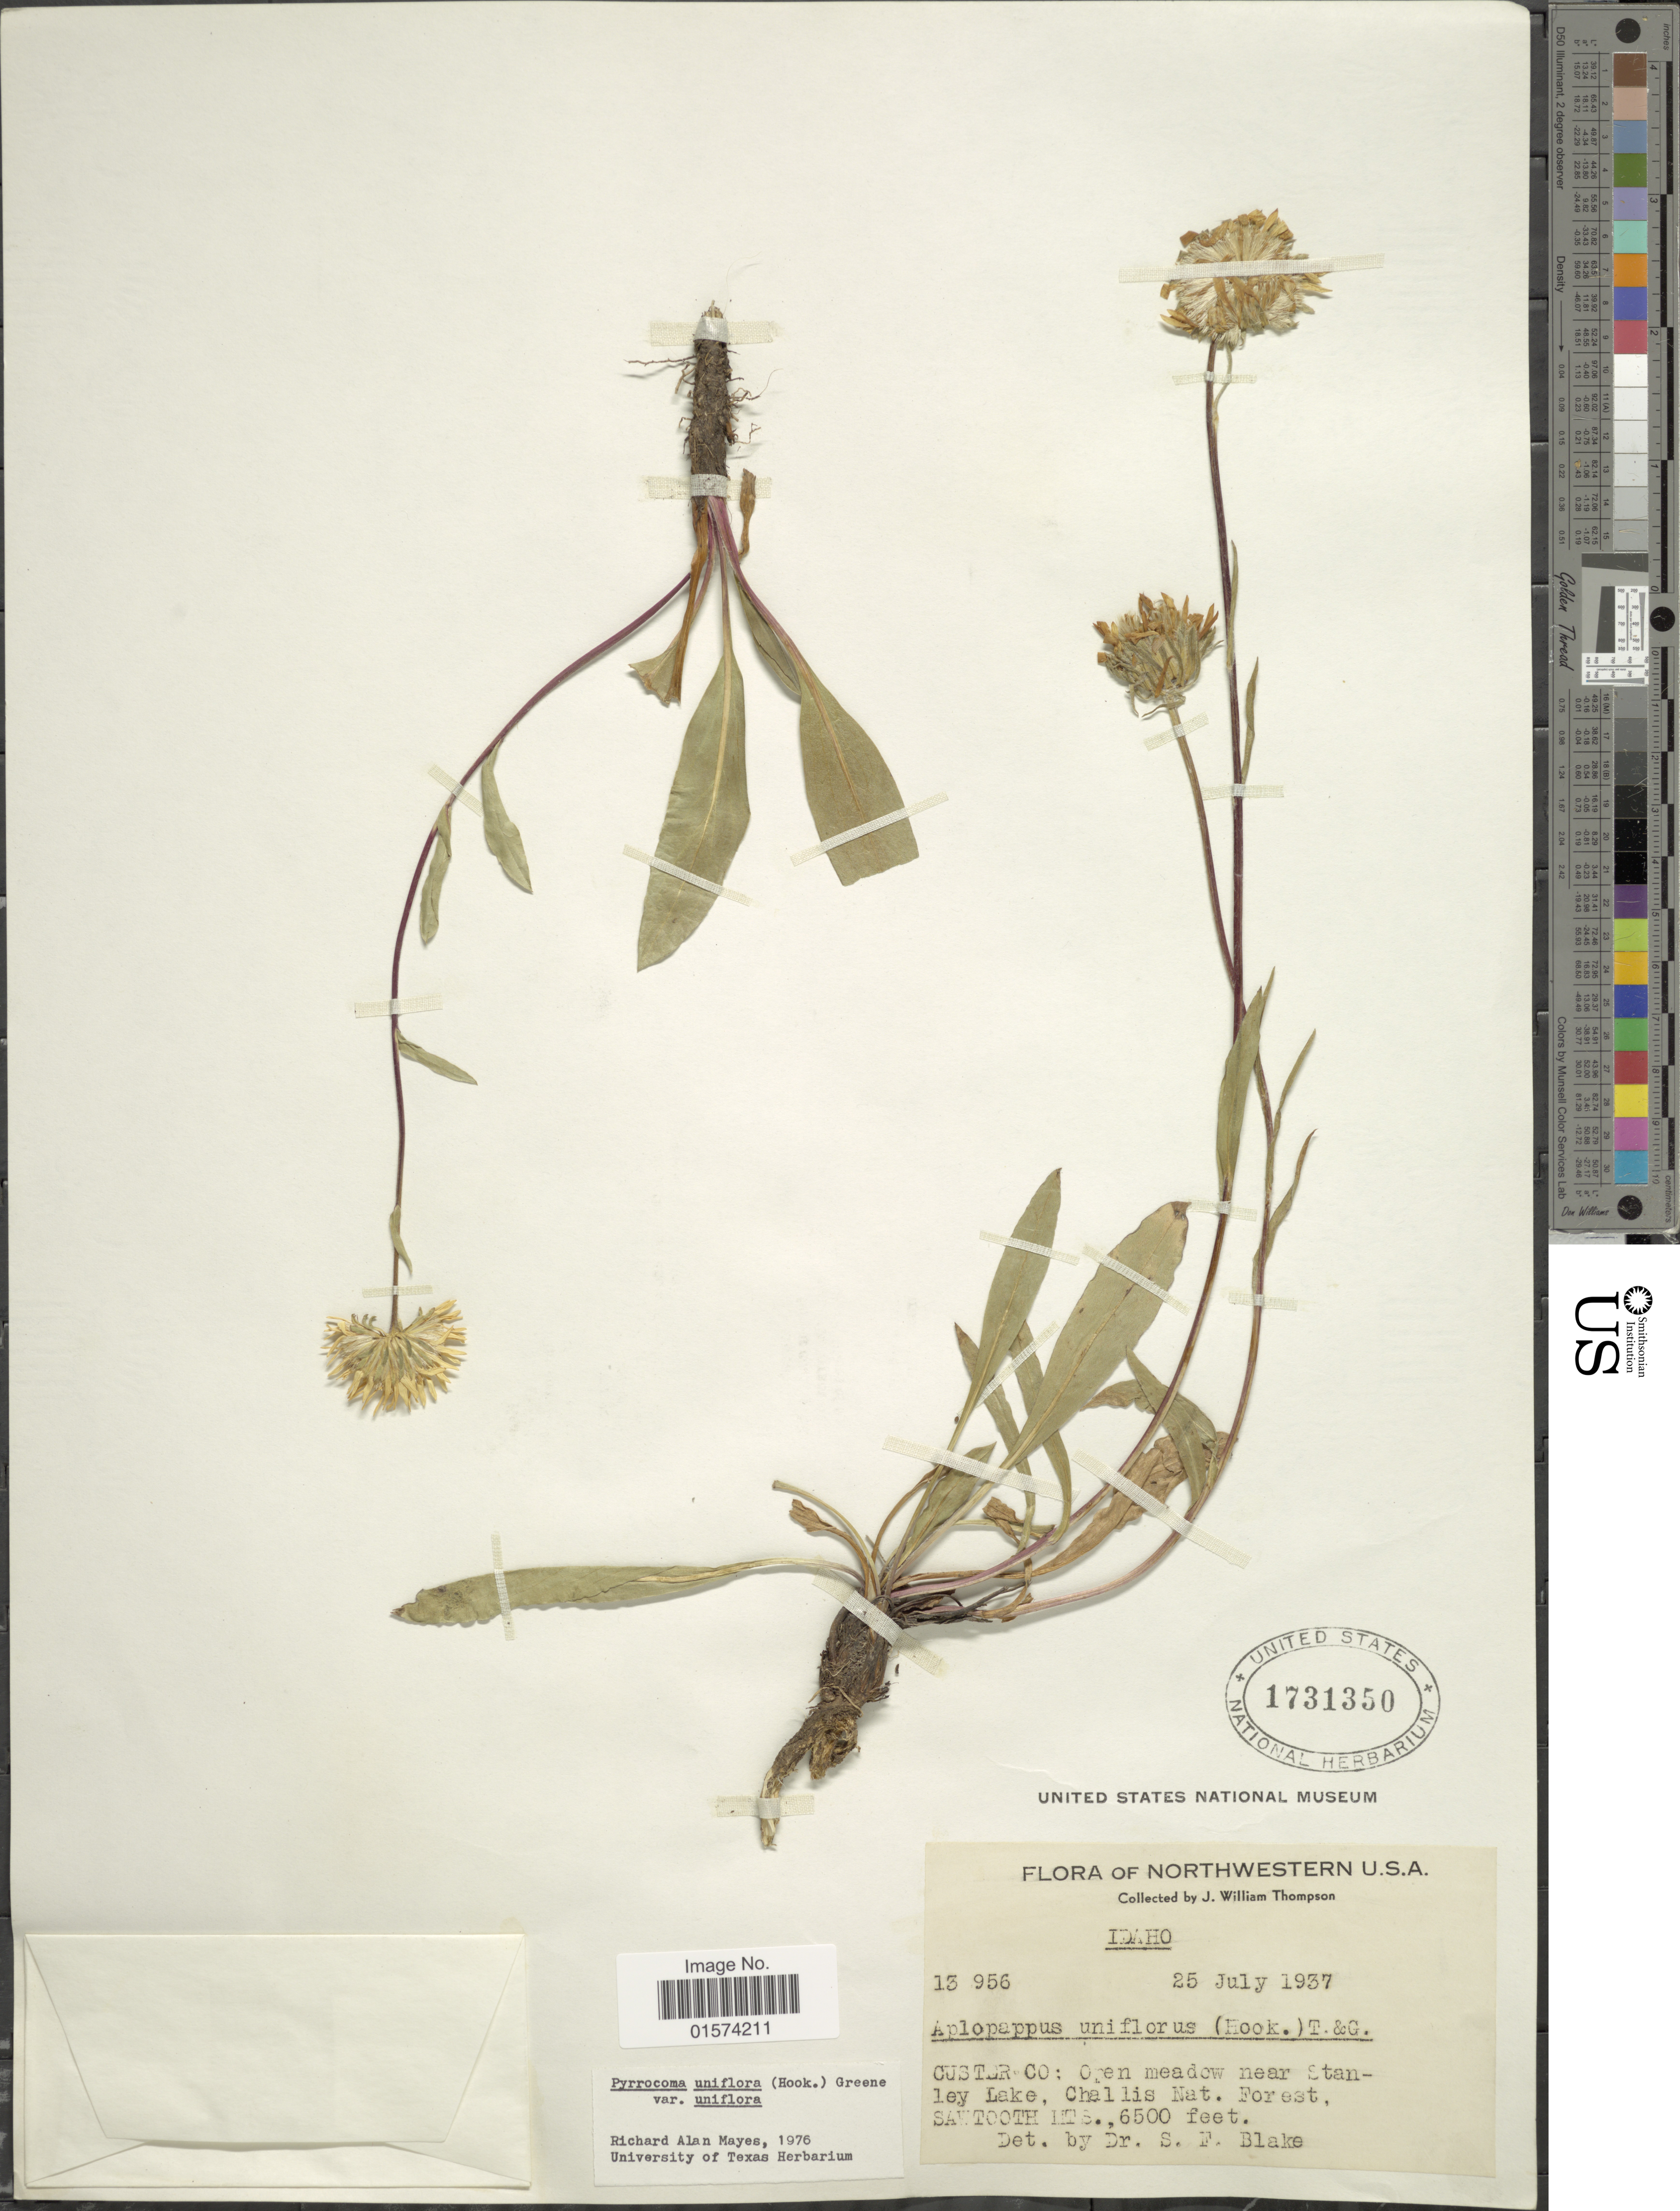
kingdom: Plantae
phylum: Tracheophyta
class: Magnoliopsida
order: Asterales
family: Asteraceae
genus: Pyrrocoma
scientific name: Pyrrocoma uniflora var. uniflora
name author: (Hook.) Greene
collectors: J. W. Thompson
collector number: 13956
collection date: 1937-07-25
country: United States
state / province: Idaho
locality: Northwestern U.S.A., Custer Co: open meadow near Stanley Lake, Challis Nat. Forest, Sawtooth Mts.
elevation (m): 1981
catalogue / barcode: US 1731350